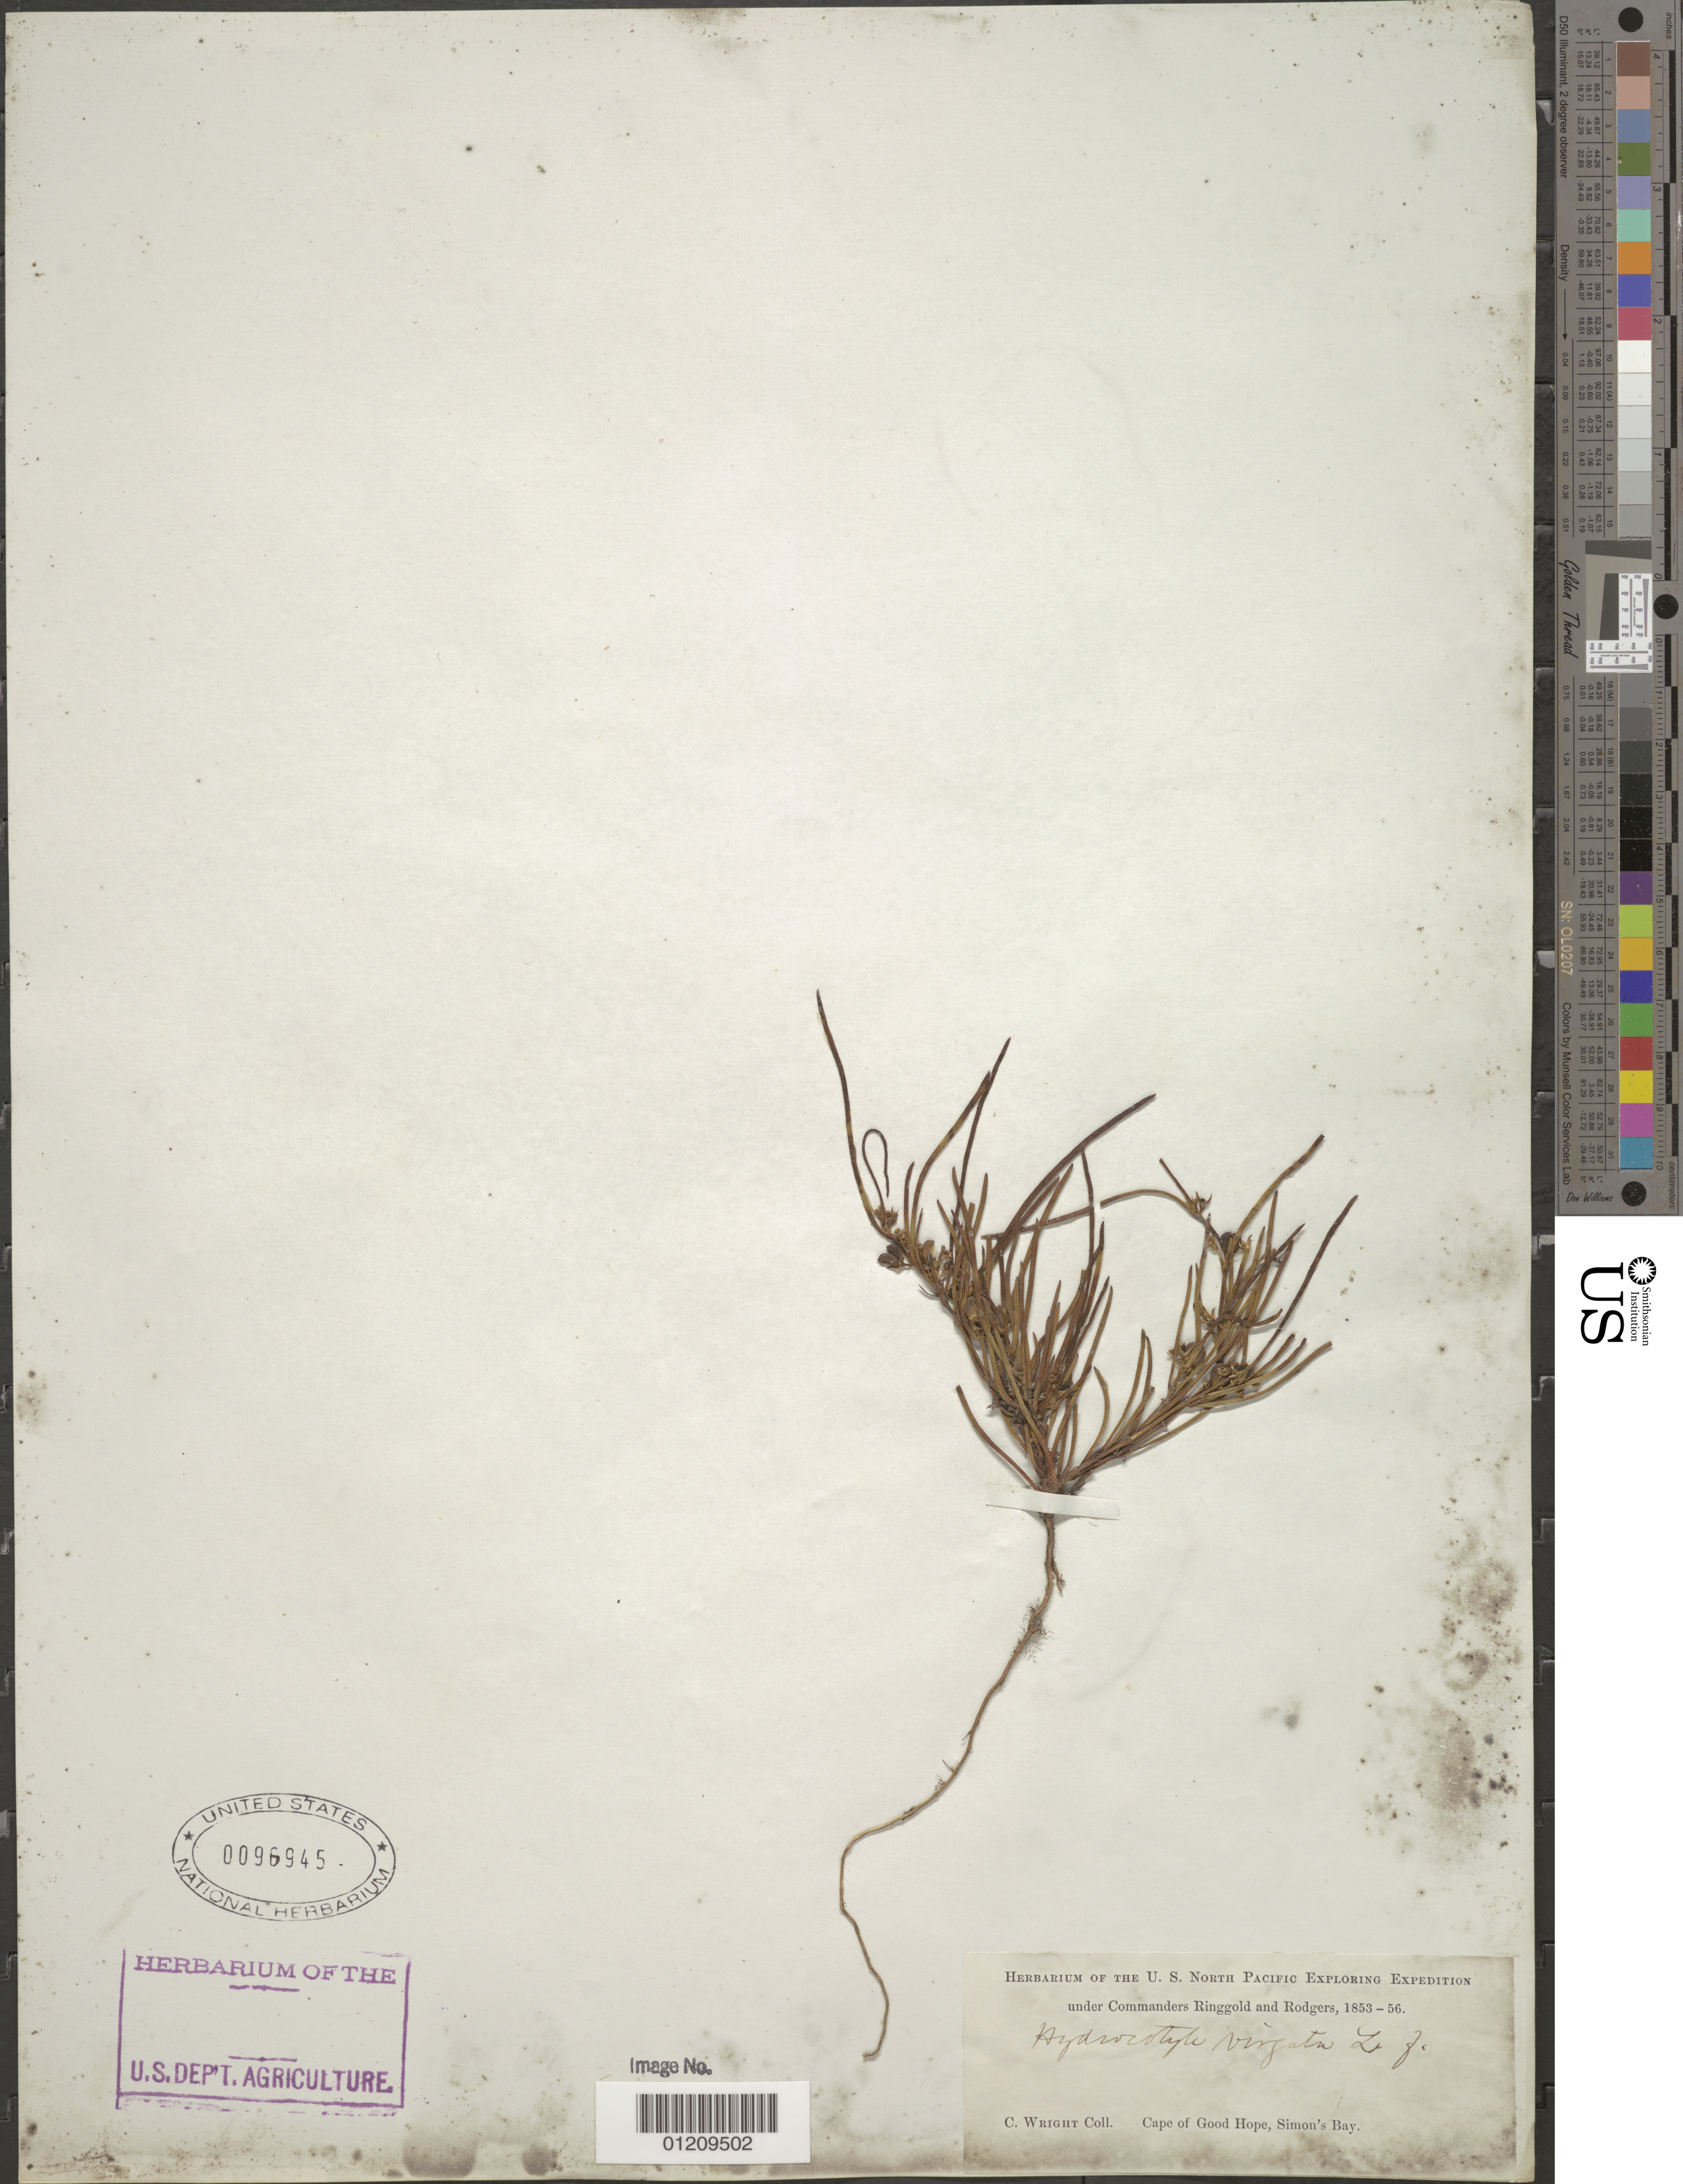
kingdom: Plantae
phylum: Tracheophyta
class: Magnoliopsida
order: Apiales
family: Araliaceae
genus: Hydrocotyle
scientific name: Hydrocotyle virgata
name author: L. f.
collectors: C. Wright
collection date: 1853/1856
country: South Africa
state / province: Western Cape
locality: Cape of Good Hope, Simon's Bay.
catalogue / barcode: US 96945